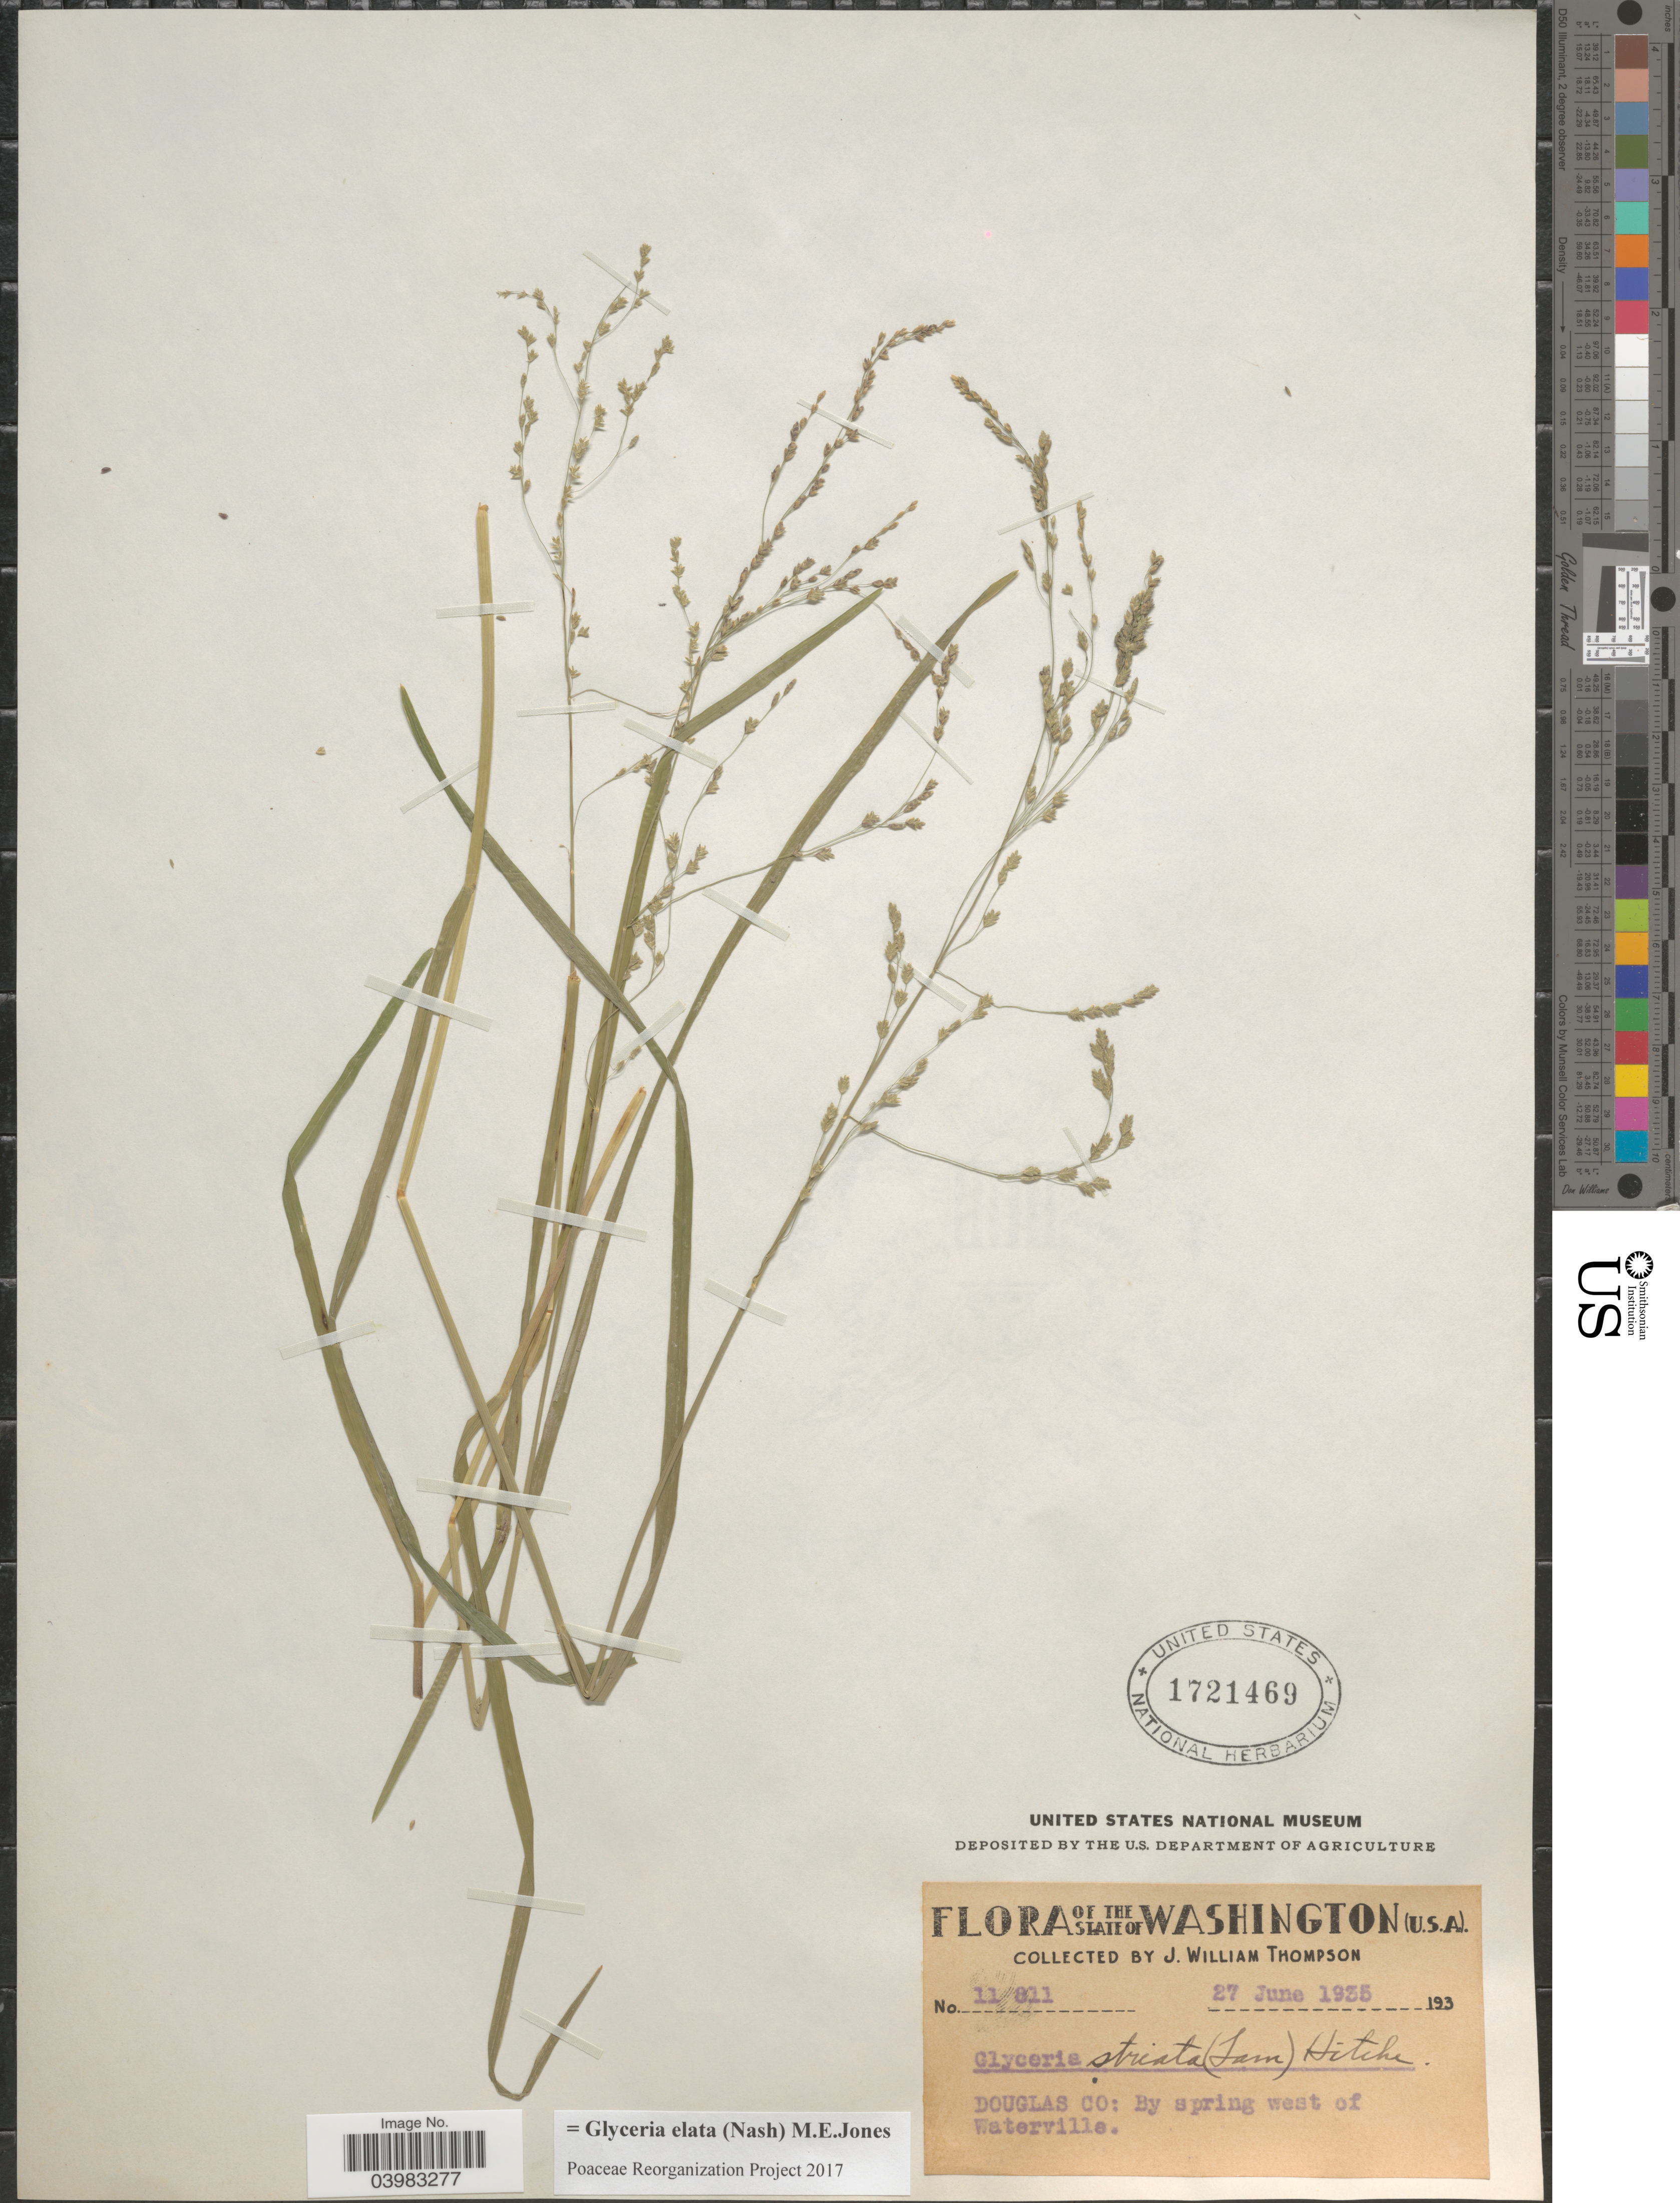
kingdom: Plantae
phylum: Tracheophyta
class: Liliopsida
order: Poales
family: Poaceae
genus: Glyceria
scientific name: Glyceria elata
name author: (Nash) M.E. Jones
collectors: J. W. Thompson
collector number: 11811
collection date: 1935-06-27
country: United States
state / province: Washington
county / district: Douglas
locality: Douglas Co: By spring west of Waterville.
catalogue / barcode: US 1721469